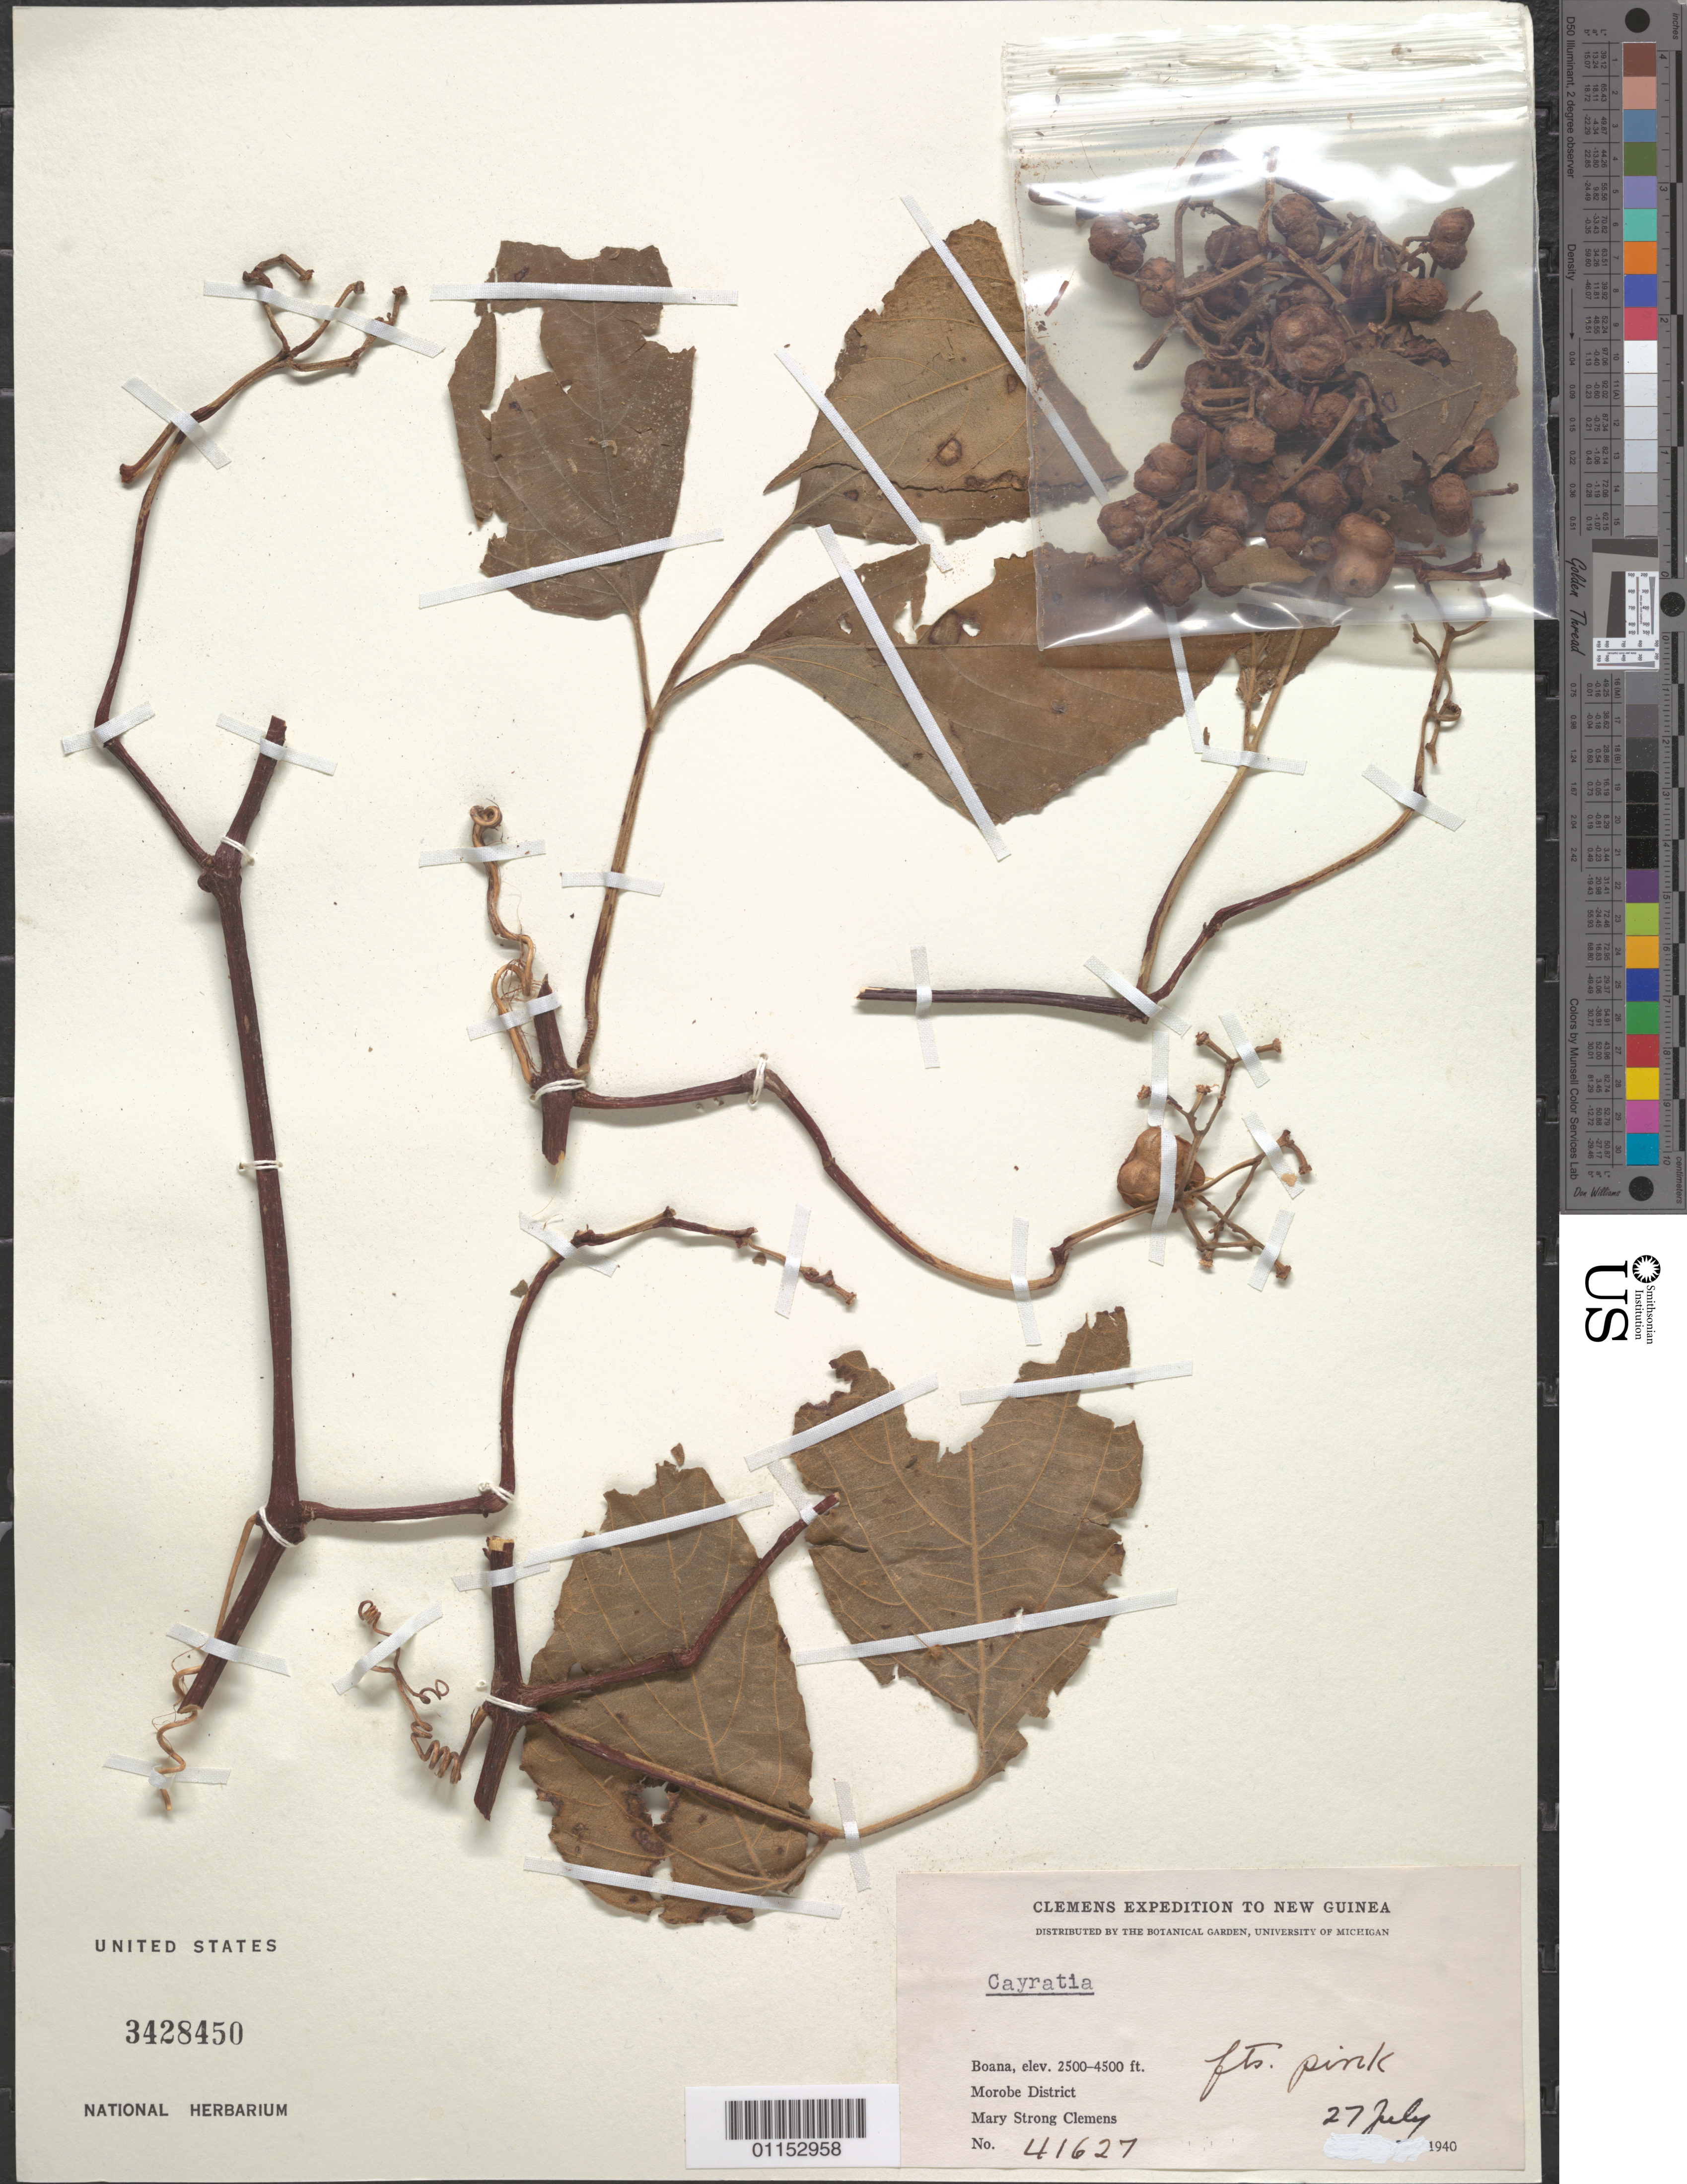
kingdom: Plantae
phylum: Tracheophyta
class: Magnoliopsida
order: Vitales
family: Vitaceae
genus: Cayratia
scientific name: Cayratia sp.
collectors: M. S. Clemens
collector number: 41627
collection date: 1940-07-27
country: Papua New Guinea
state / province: Morobe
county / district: Morobe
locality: Boana.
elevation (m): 762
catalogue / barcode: US 3428450